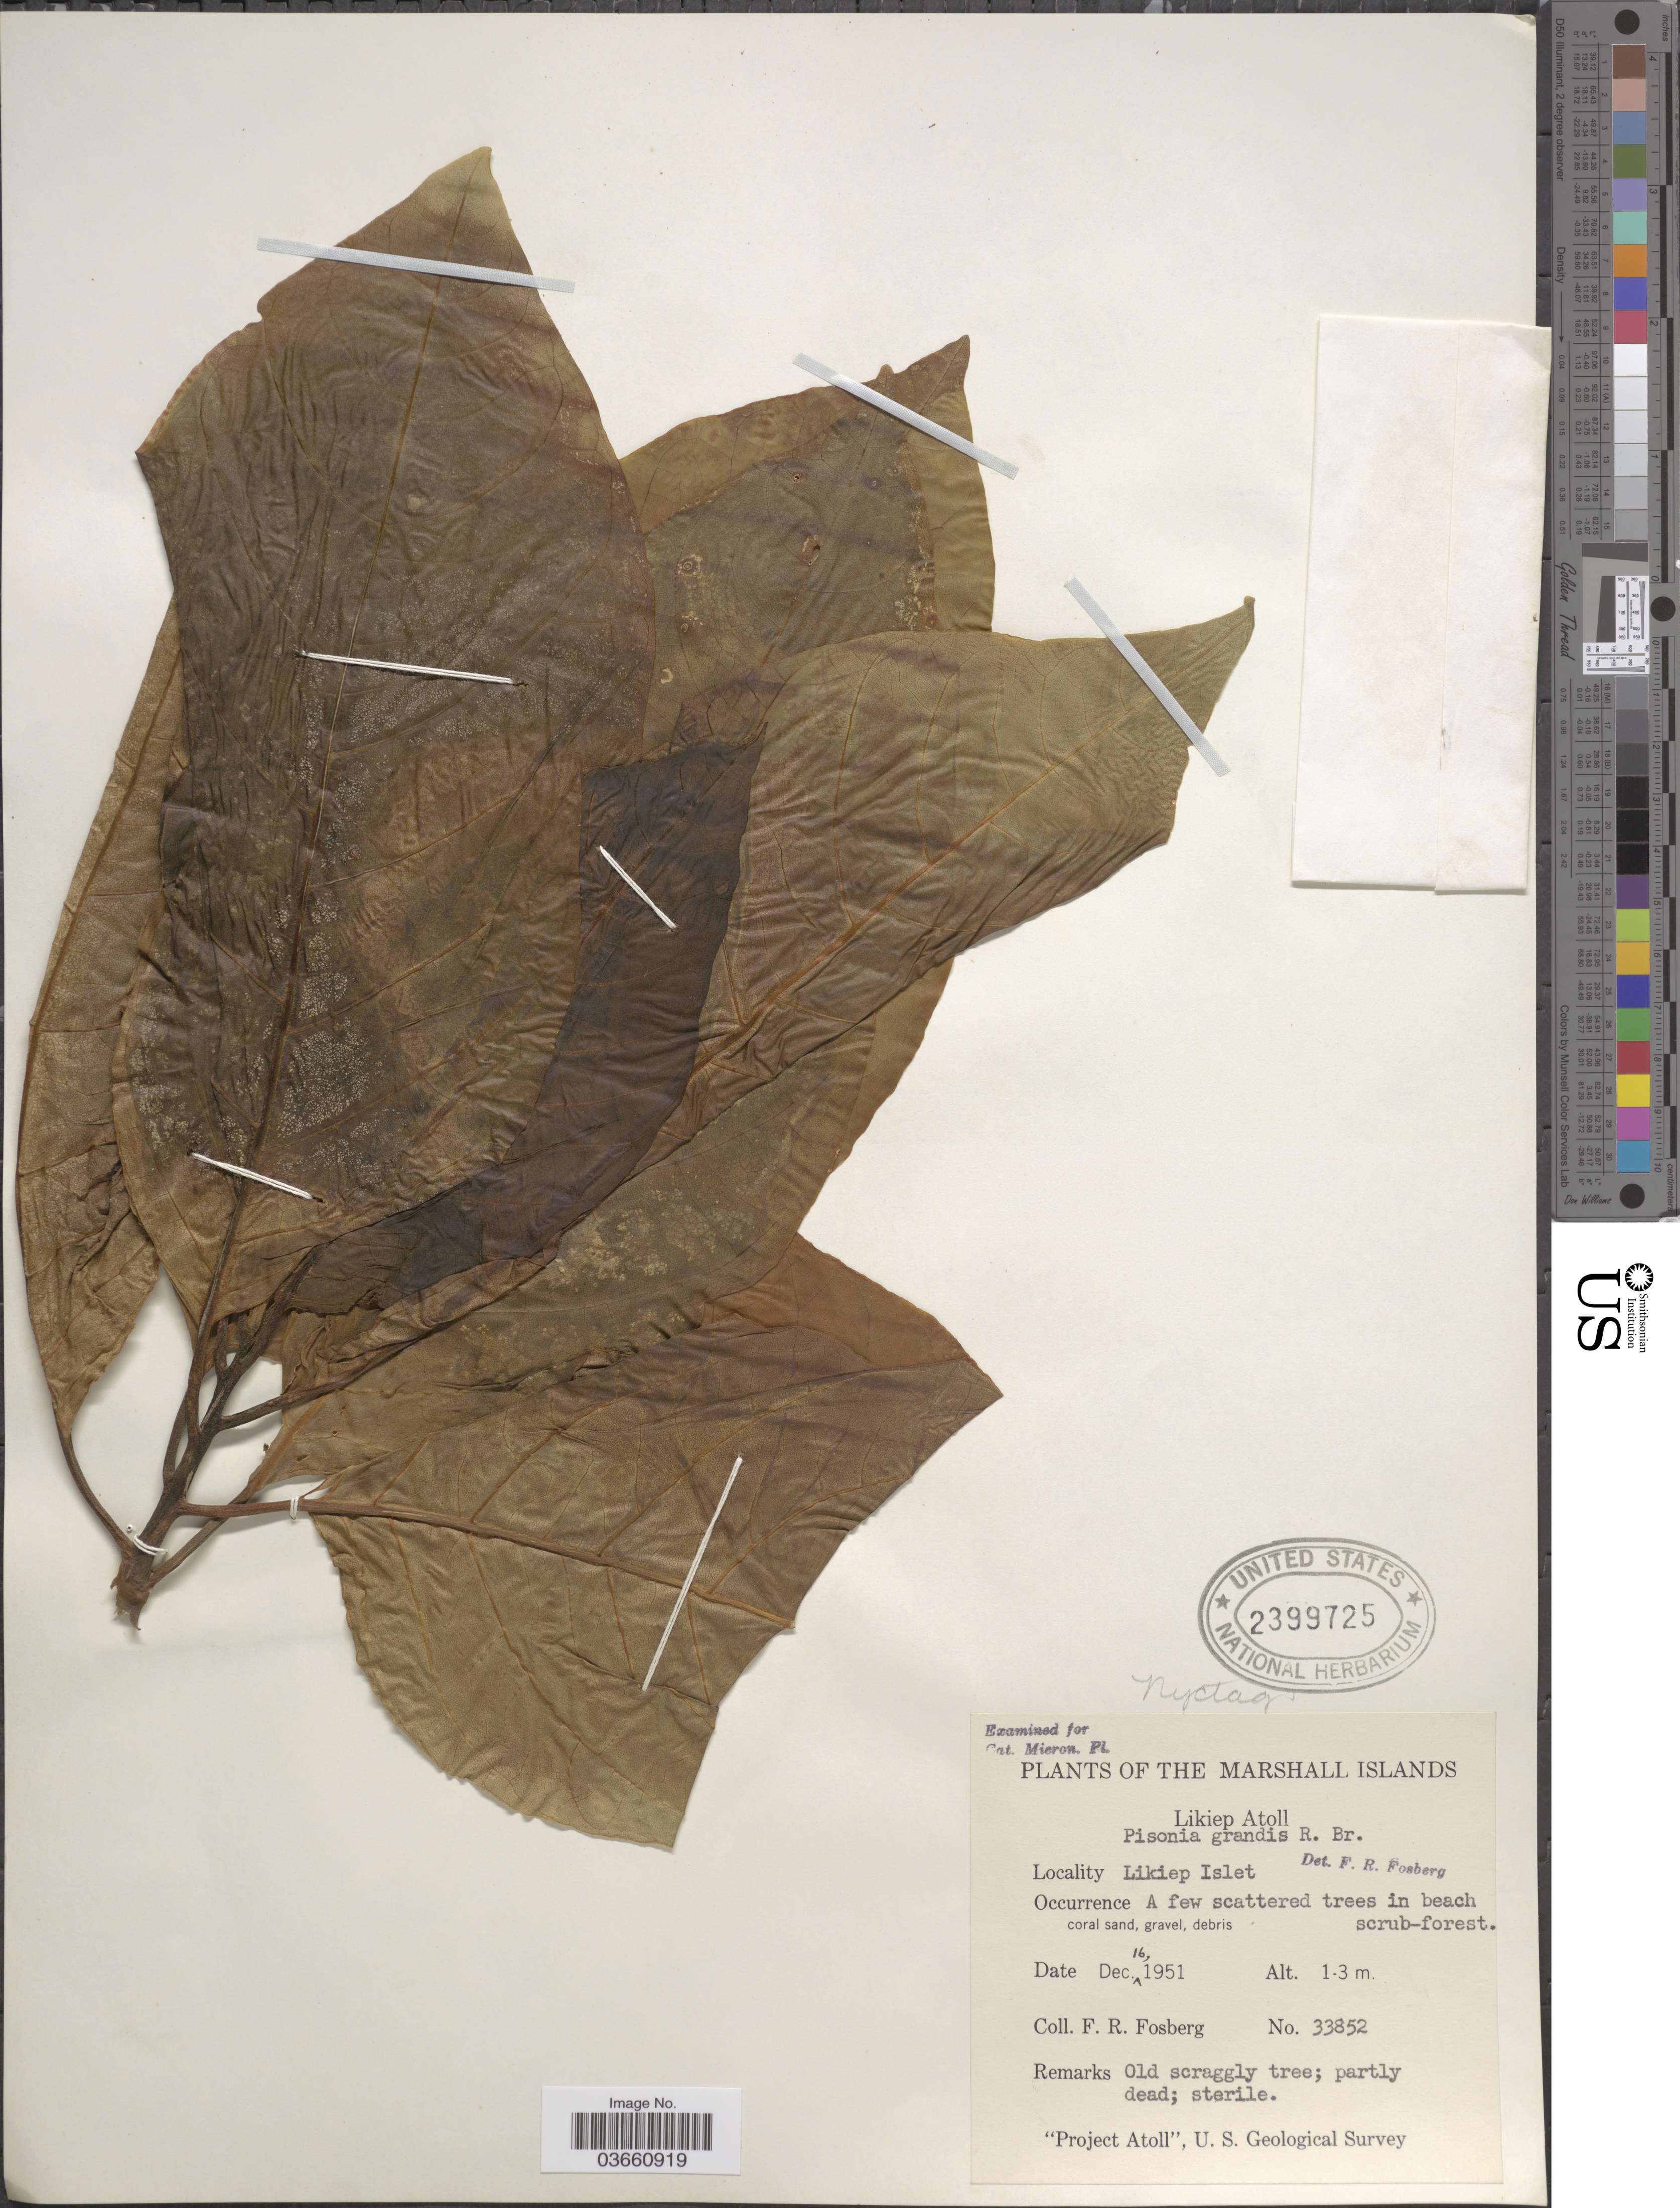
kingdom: Plantae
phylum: Tracheophyta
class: Magnoliopsida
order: Caryophyllales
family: Nyctaginaceae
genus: Pisonia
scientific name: Pisonia grandis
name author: R. Br.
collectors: F. R. Fosberg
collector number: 33852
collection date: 1951-12-16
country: Marshall Islands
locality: Likiep Atoll, Likiep Islet.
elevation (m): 1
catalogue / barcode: US 2399725